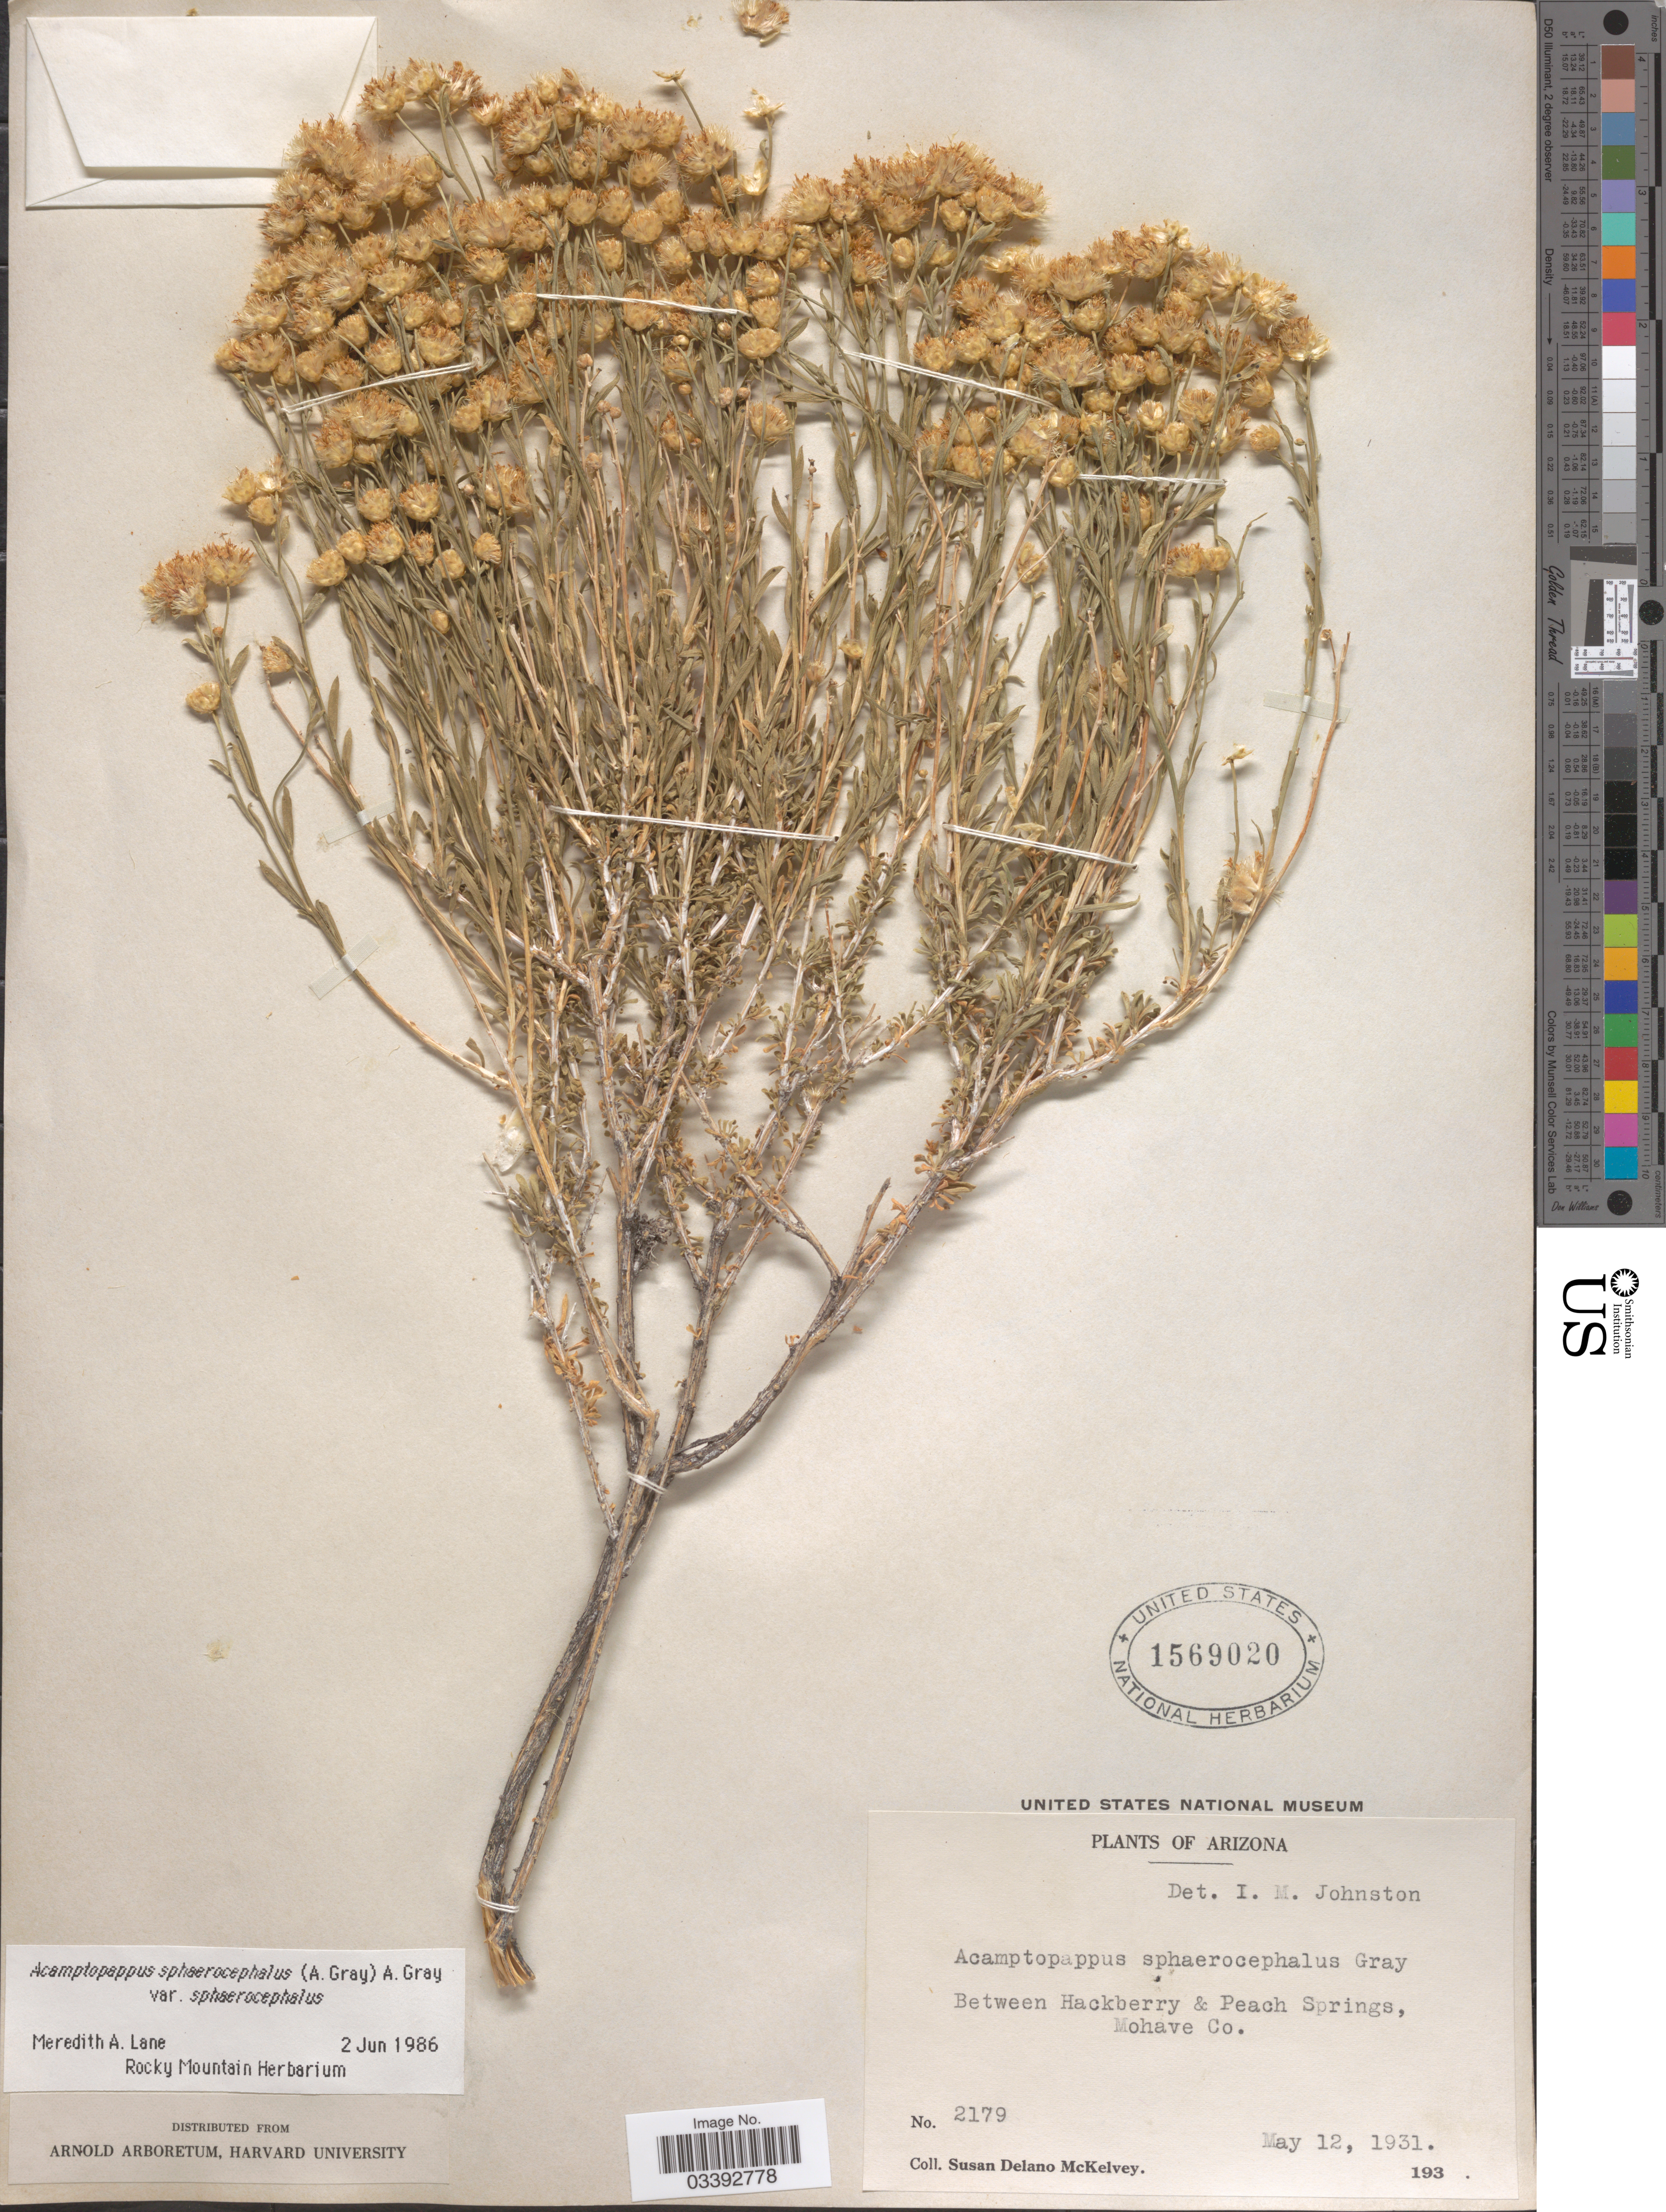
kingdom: Plantae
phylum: Tracheophyta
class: Magnoliopsida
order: Asterales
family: Asteraceae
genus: Acamptopappus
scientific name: Acamptopappus sphaerocephalus var. sphaerocephalus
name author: A. Gray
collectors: S. A. McKelvey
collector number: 2179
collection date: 1931-05-12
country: United States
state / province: Arizona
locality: Between Hackberry & Peach Springs, Mohave Co.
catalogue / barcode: US 1569020